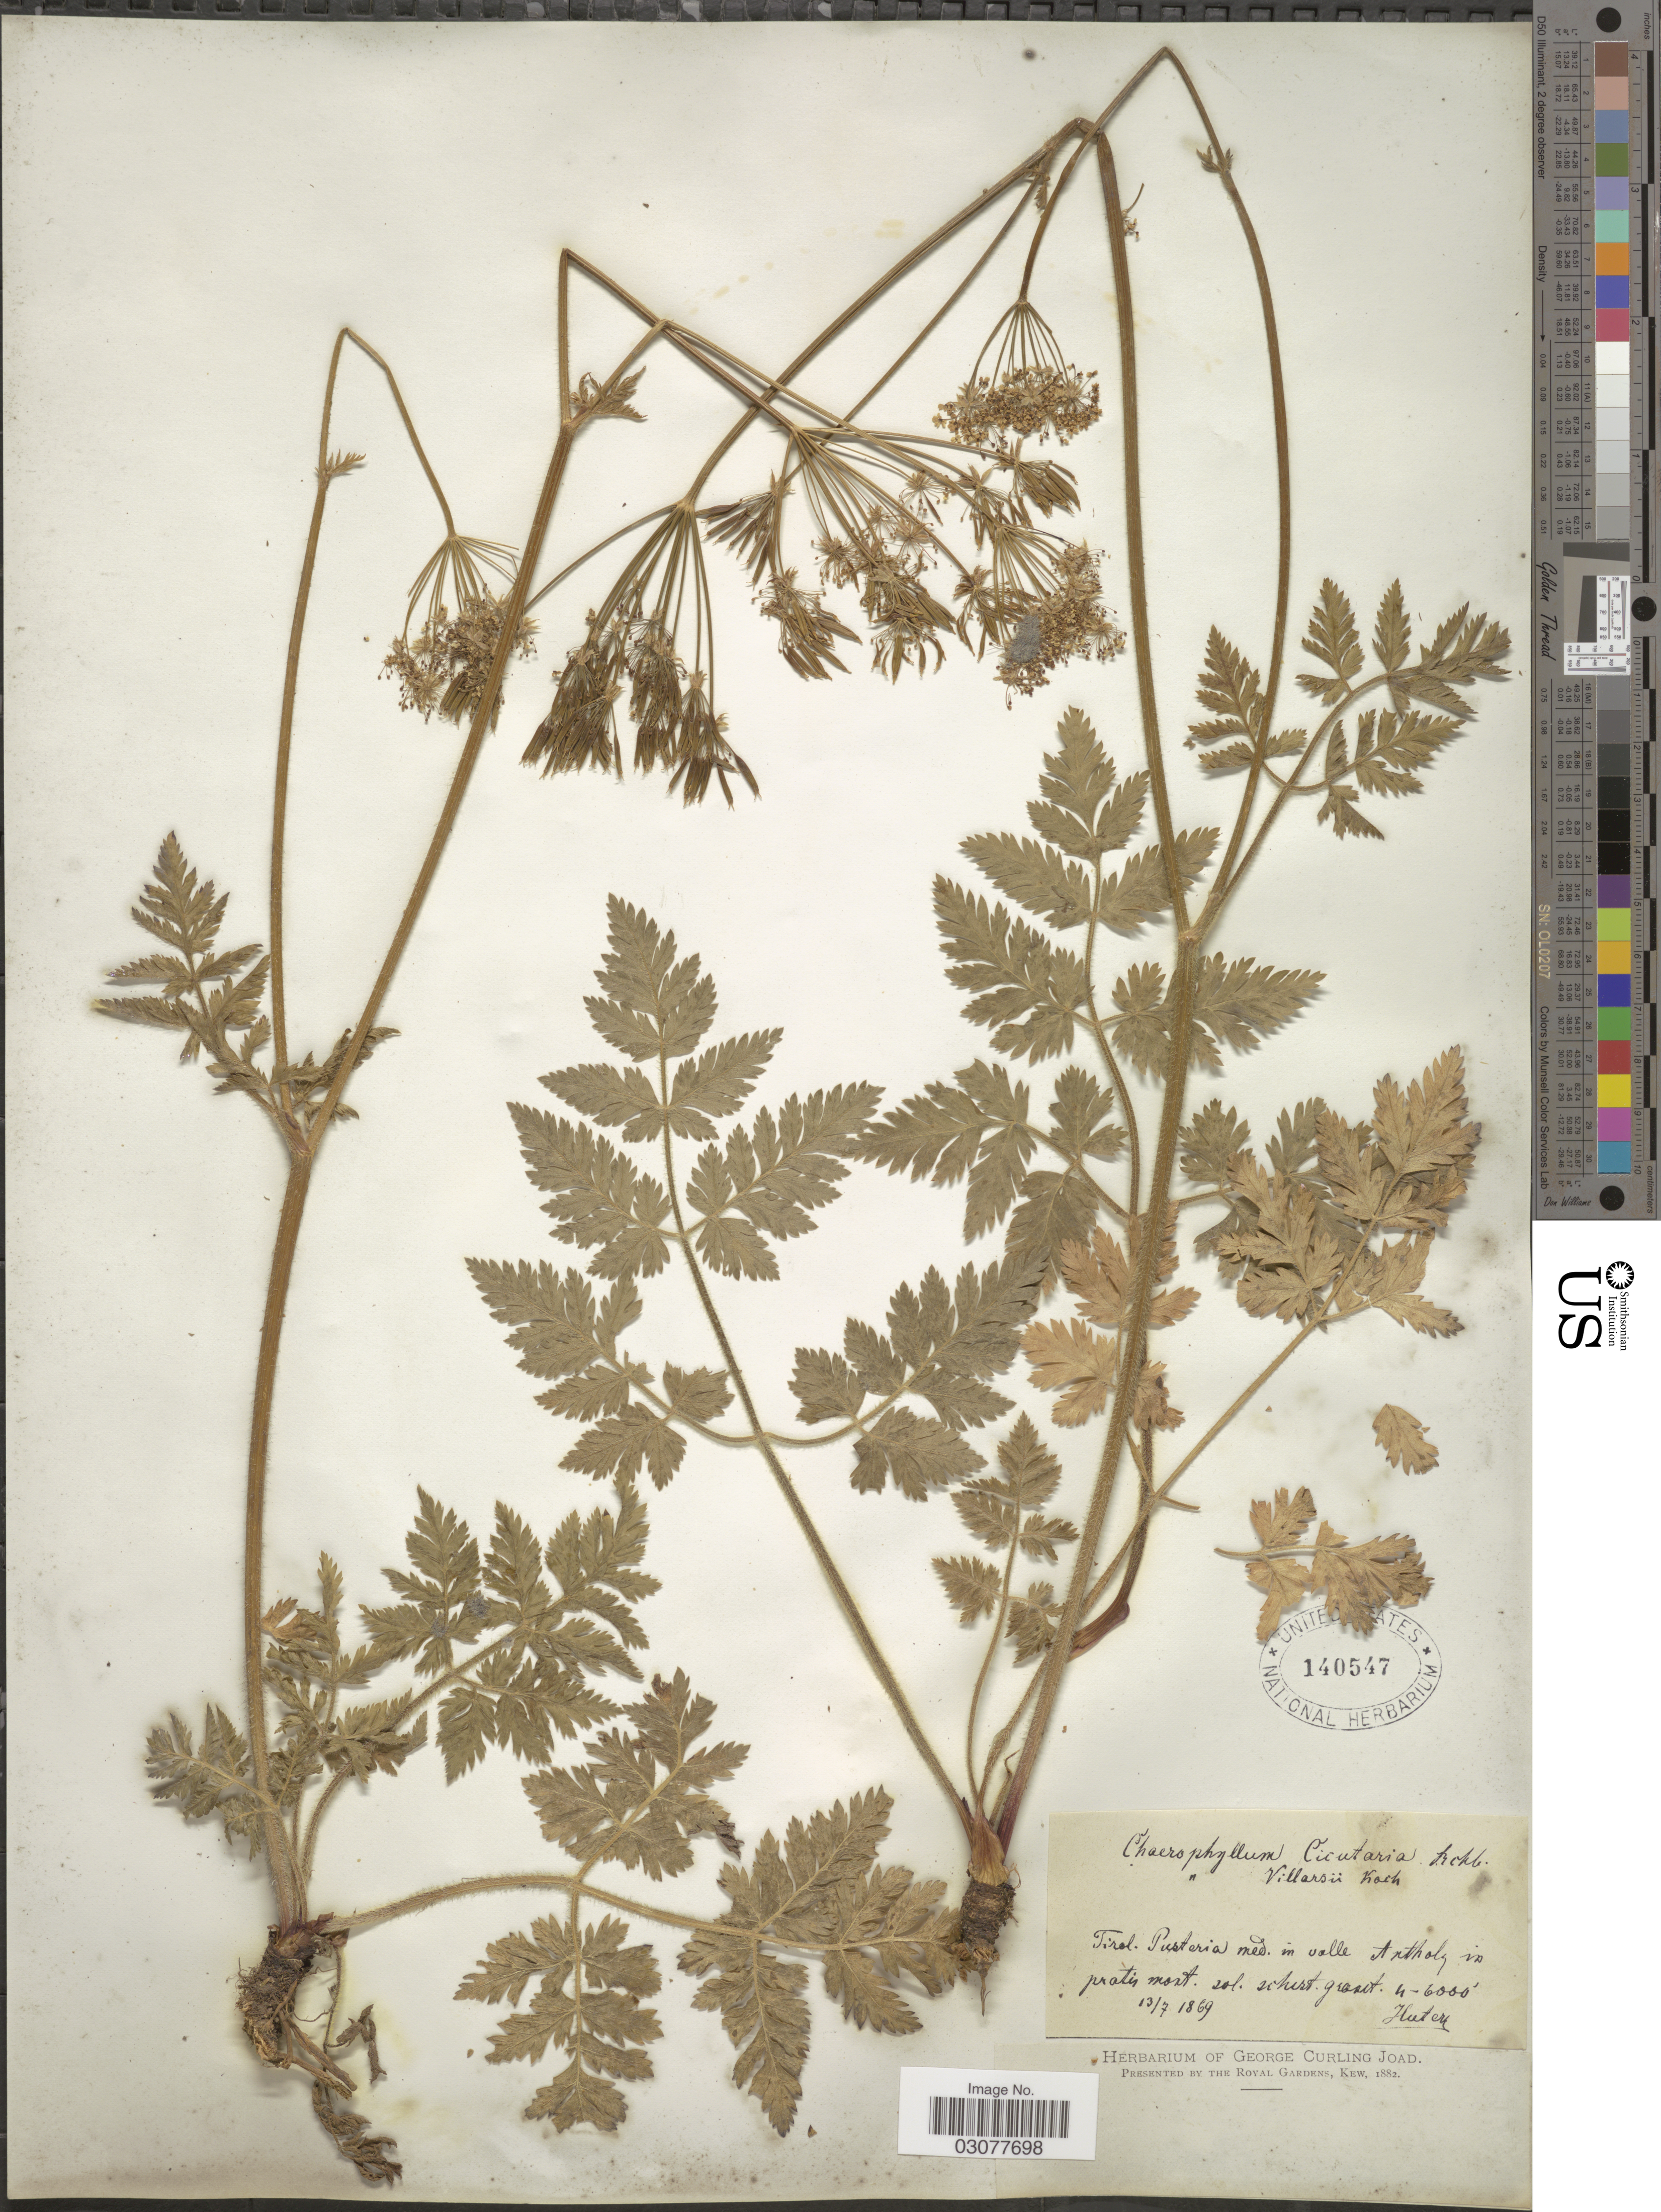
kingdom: Plantae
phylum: Tracheophyta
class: Magnoliopsida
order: Apiales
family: Apiaceae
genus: Chaerophyllum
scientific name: Chaerophyllum cicutaria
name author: Vill.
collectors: -. Huter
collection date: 1869-07-13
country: Austria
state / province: Tirol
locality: Pusteria med. in valle Artholz in pratis mort [interpreted]. sol. schert [interpreted] grant [interpreted].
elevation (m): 1219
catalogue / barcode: US 140547